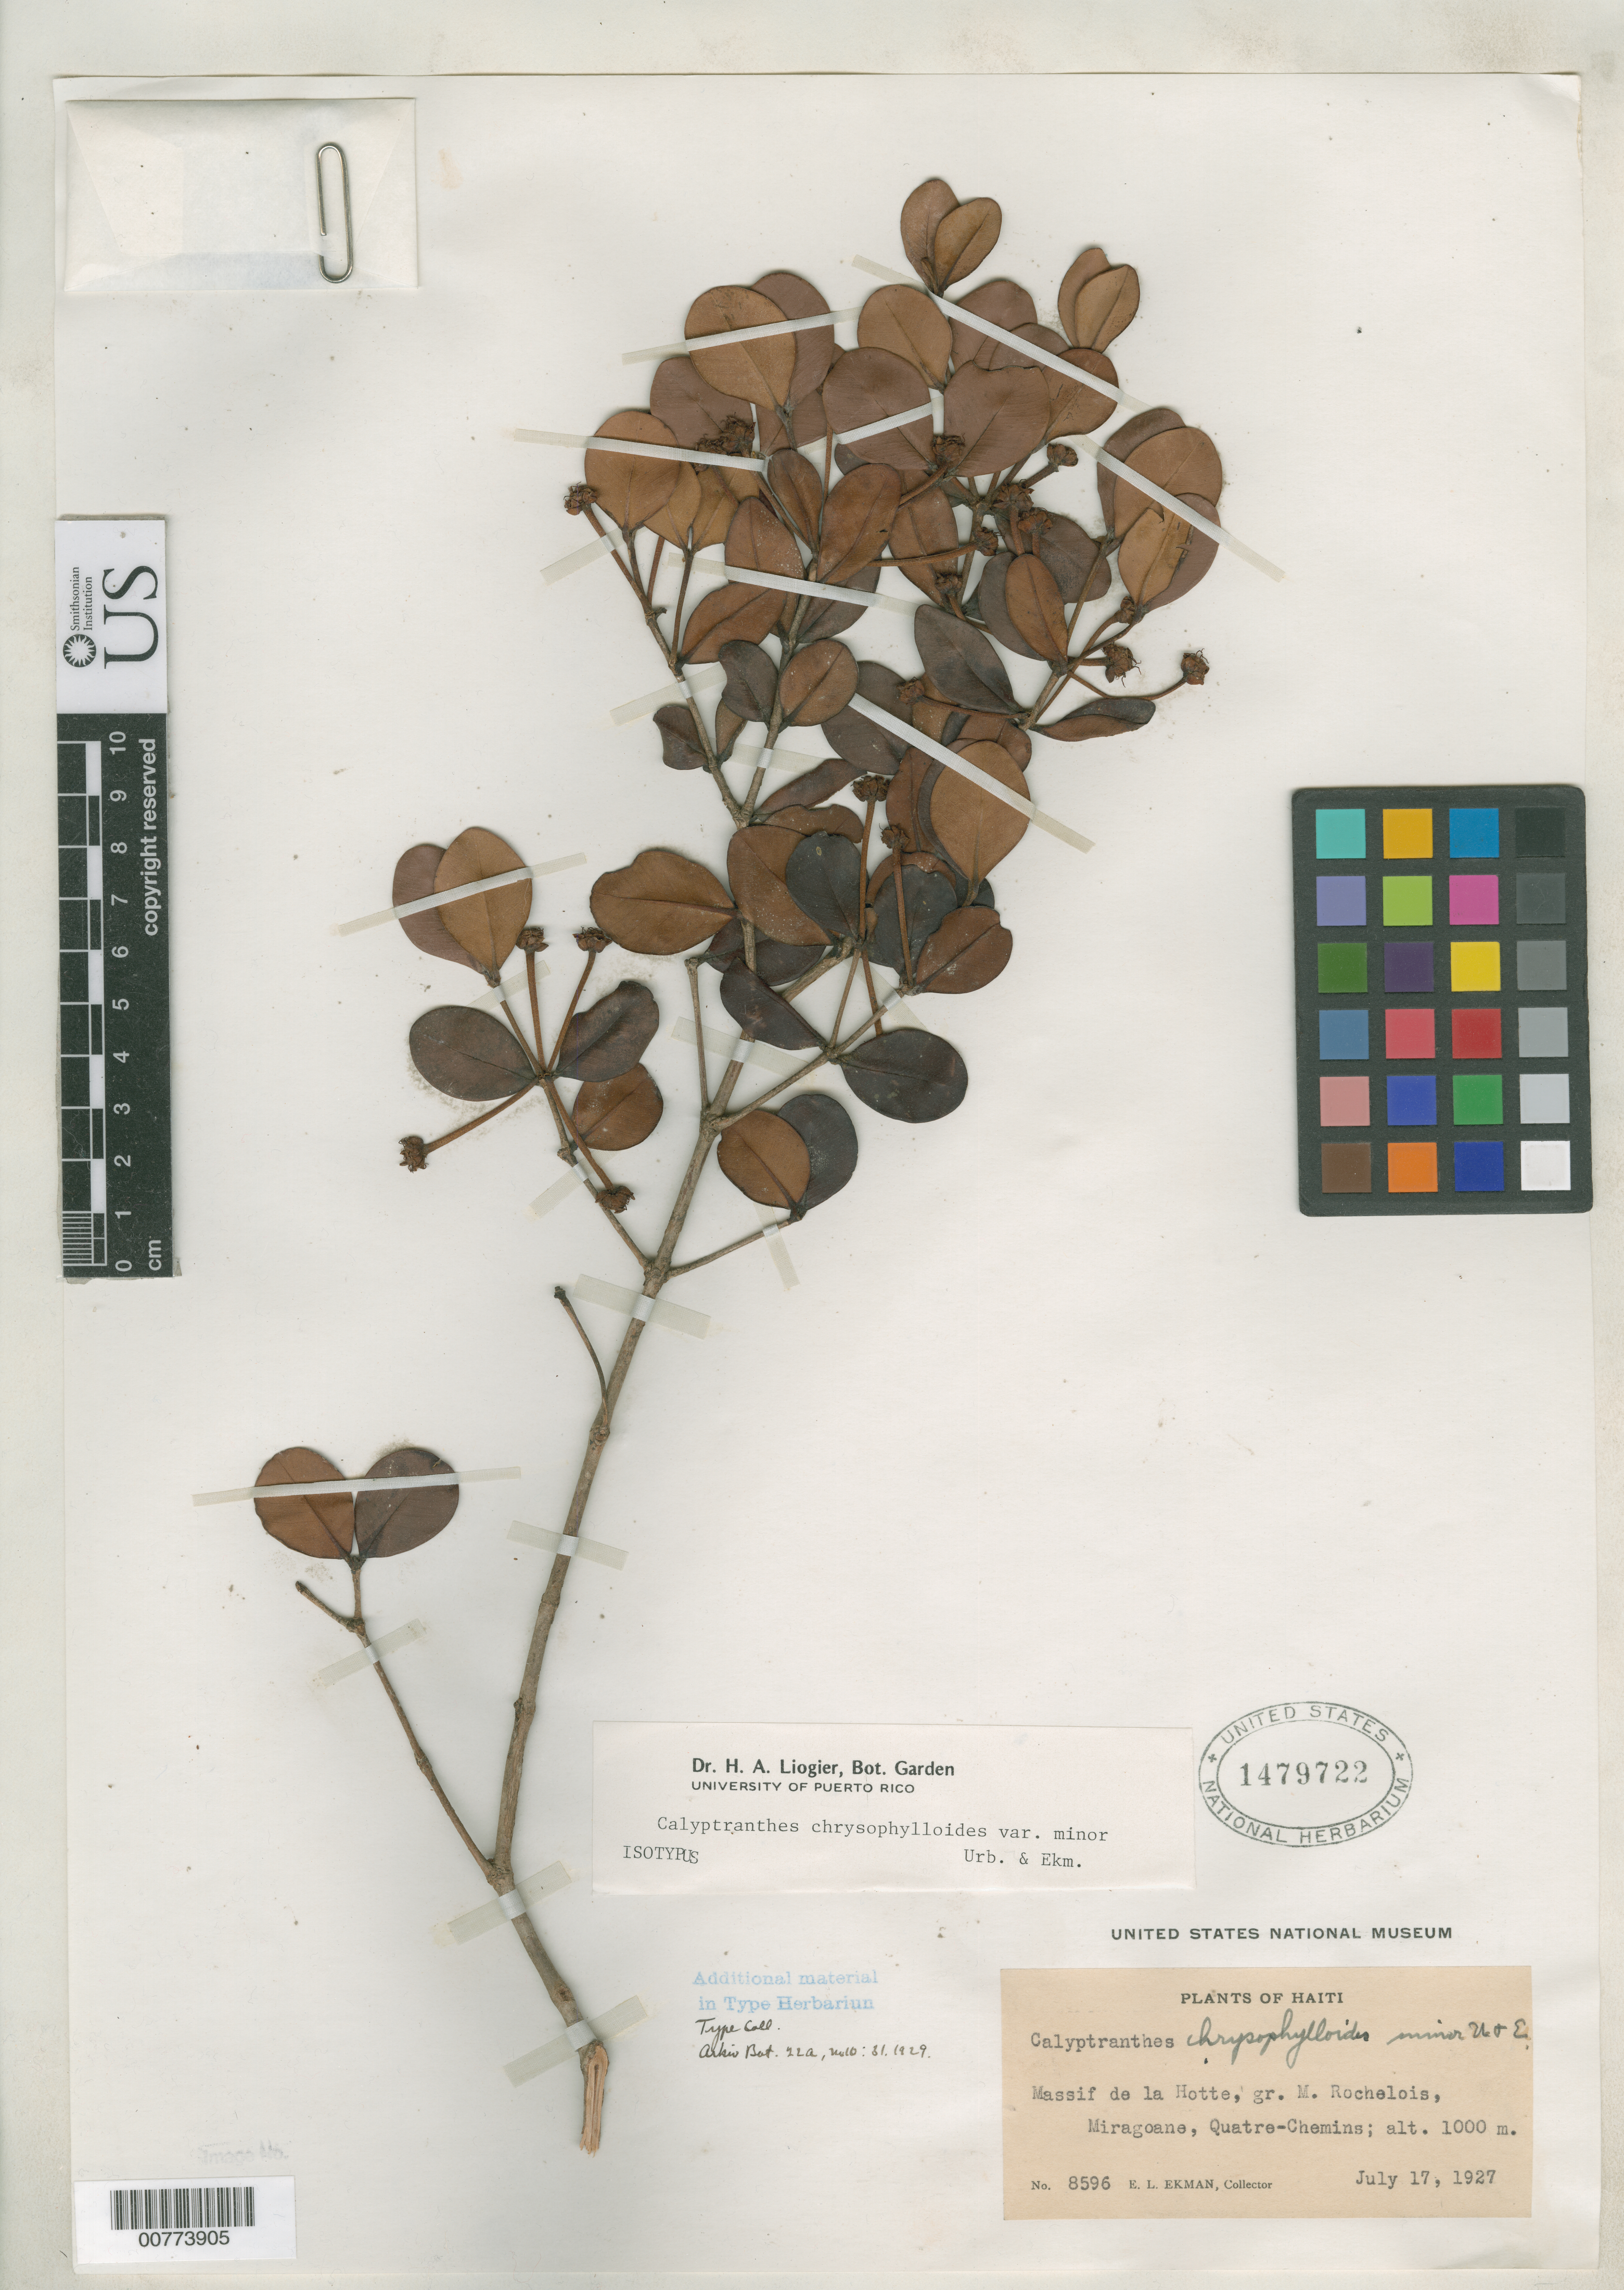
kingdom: Plantae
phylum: Tracheophyta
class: Magnoliopsida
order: Myrtales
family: Myrtaceae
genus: Calyptranthes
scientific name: Calyptranthes chrysophylloides var. minor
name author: Urb. & Ekman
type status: Isotype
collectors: E. L. Ekman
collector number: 8596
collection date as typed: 17 Jul 1927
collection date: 1927-07-17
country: Haiti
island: Hispaniola Island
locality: Massif de la Hotte, gr. M. Rochelois, Miragoane, Quatre-Chemins.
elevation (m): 1000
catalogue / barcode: US 1479722